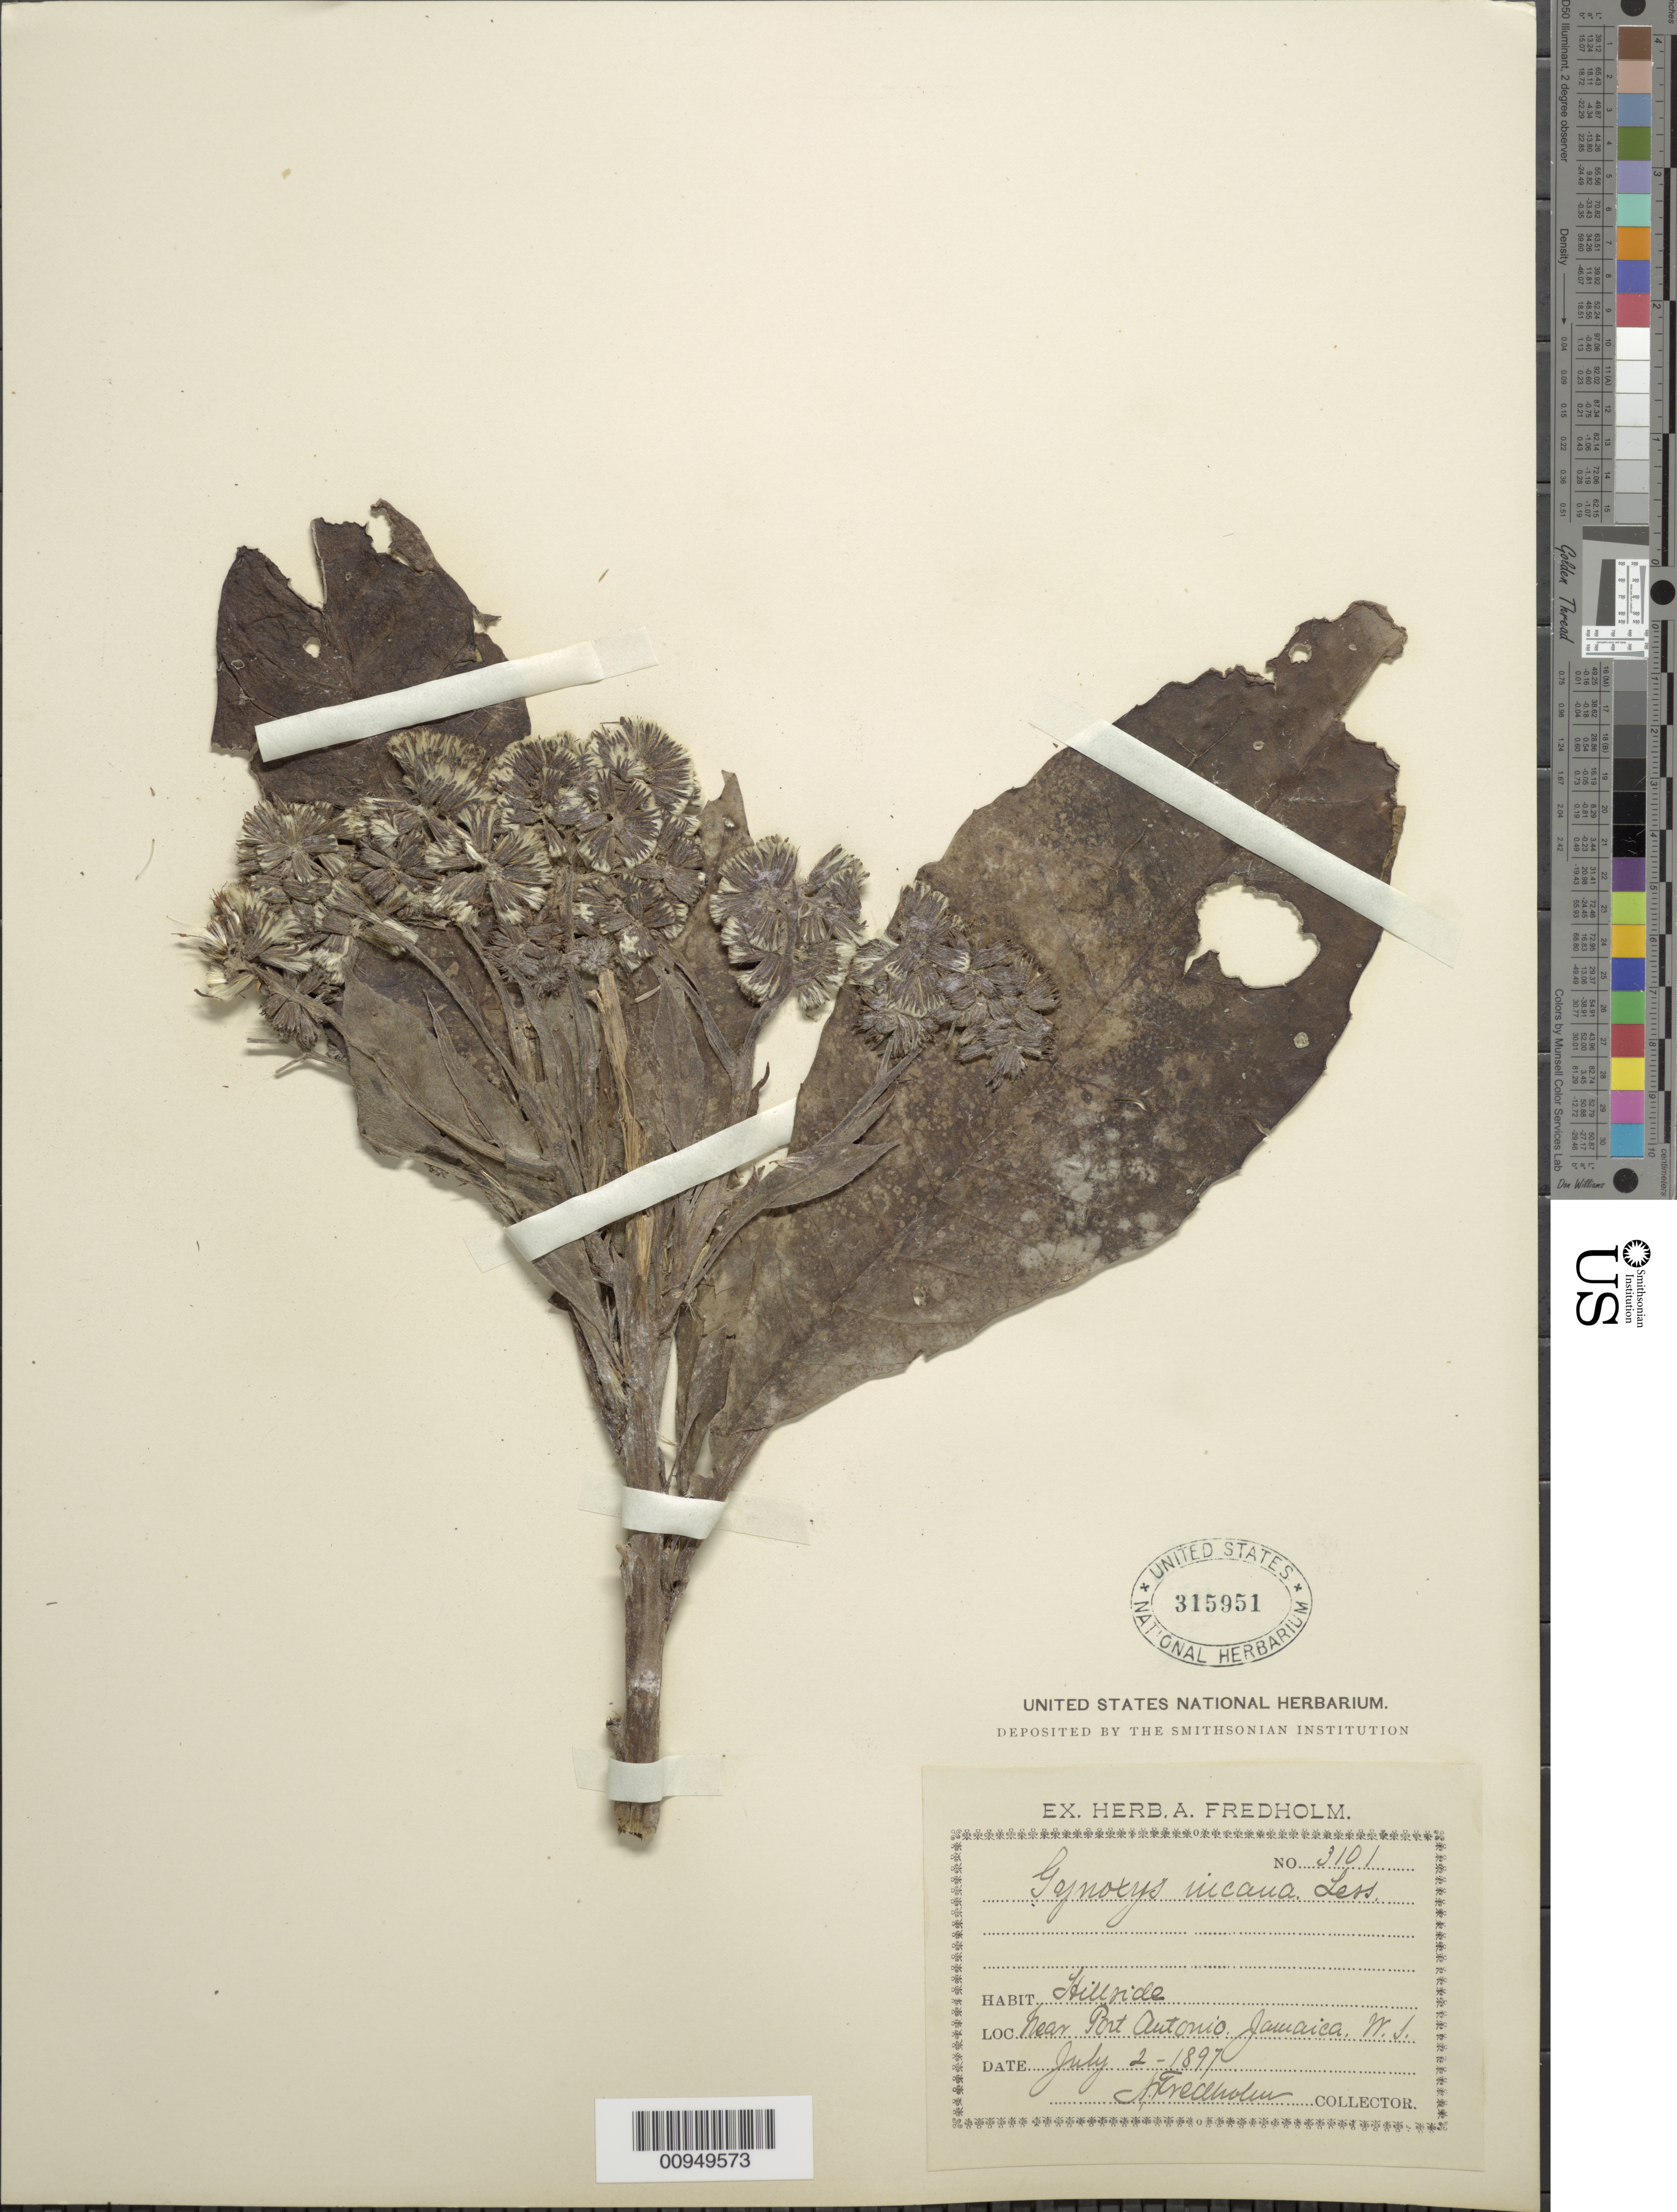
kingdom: Plantae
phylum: Tracheophyta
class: Magnoliopsida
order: Asterales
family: Asteraceae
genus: Jacmaia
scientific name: Jacmaia incana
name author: (Sw.) B. Nord.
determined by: Francisco-Ortega, J., (FIUX), Florida International University (UNITED STATES)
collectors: A. Fredholm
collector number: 3101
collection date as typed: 02 Jul 1897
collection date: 1897-07-02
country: Jamaica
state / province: Portland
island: Jamaica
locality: Near Port Antonio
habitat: Hillside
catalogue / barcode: US 315951